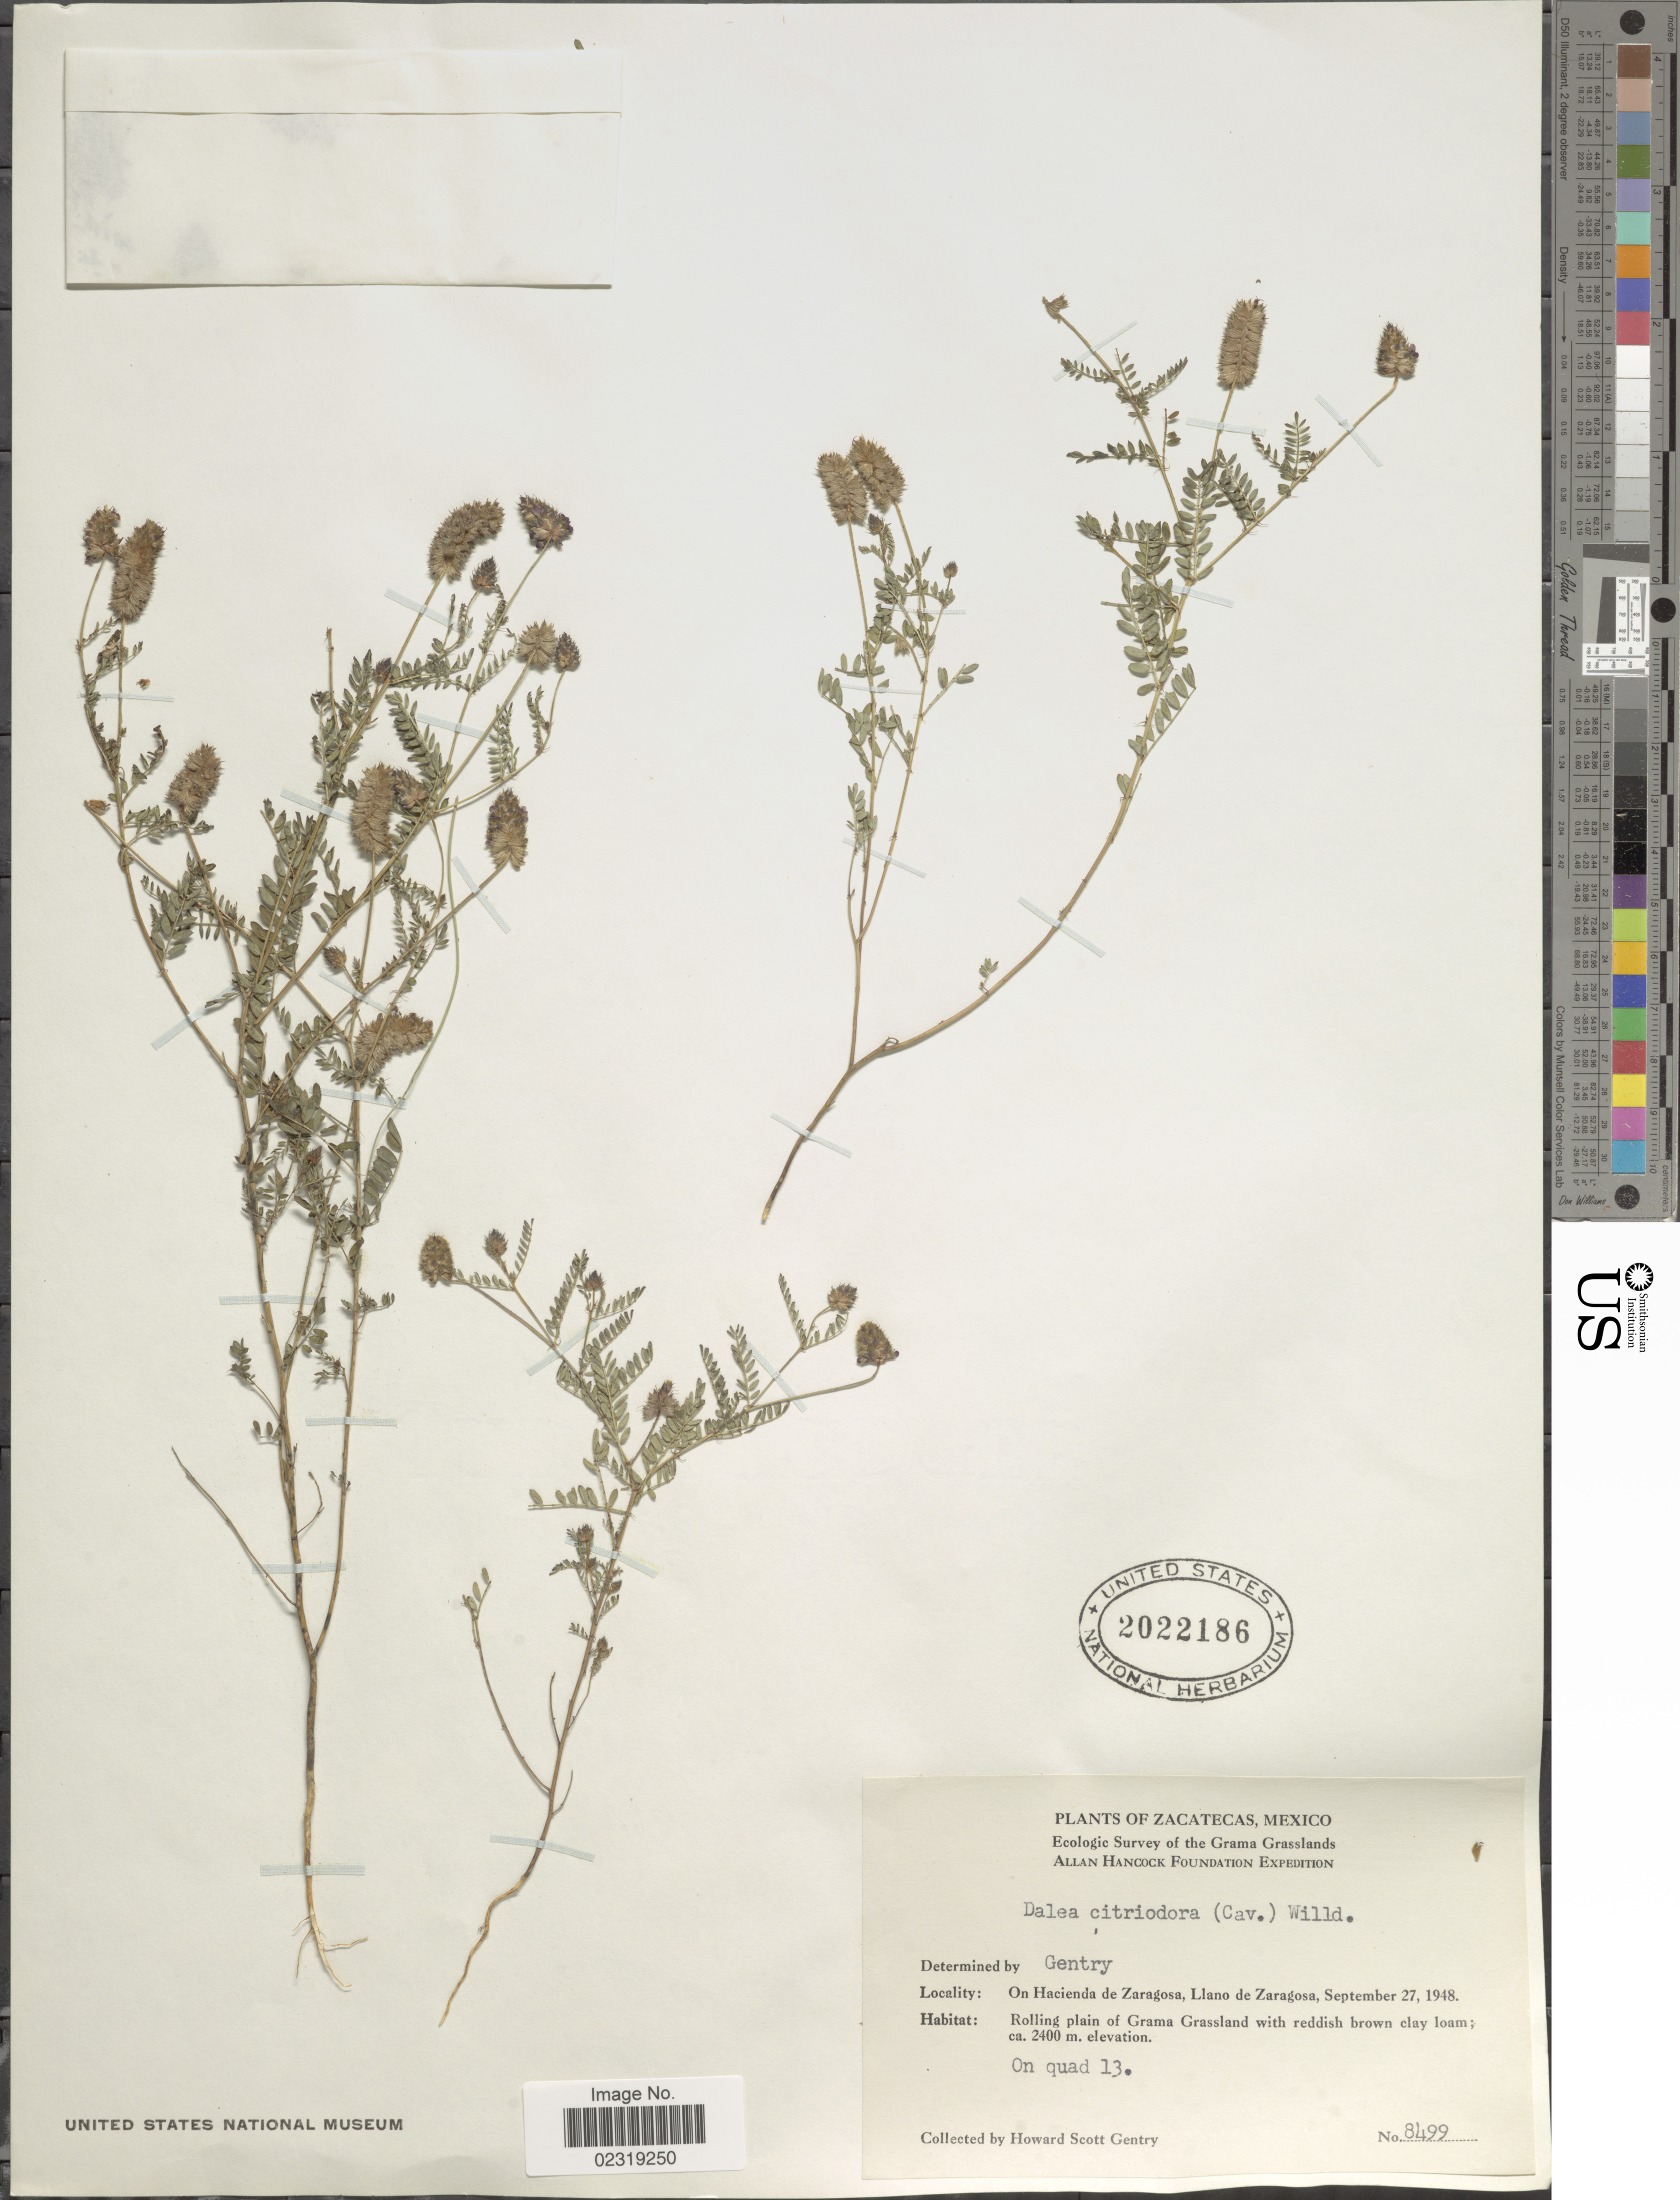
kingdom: Plantae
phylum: Tracheophyta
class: Magnoliopsida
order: Fabales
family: Fabaceae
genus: Dalea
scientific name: Dalea foliolosa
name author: (Aiton) Barneby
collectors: H. S. Gentry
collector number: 8499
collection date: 1948-09-27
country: Mexico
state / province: Zacatecas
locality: On Hacienda de Zaragosa, Llano de Zaragosa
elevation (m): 2400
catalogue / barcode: US 2022186